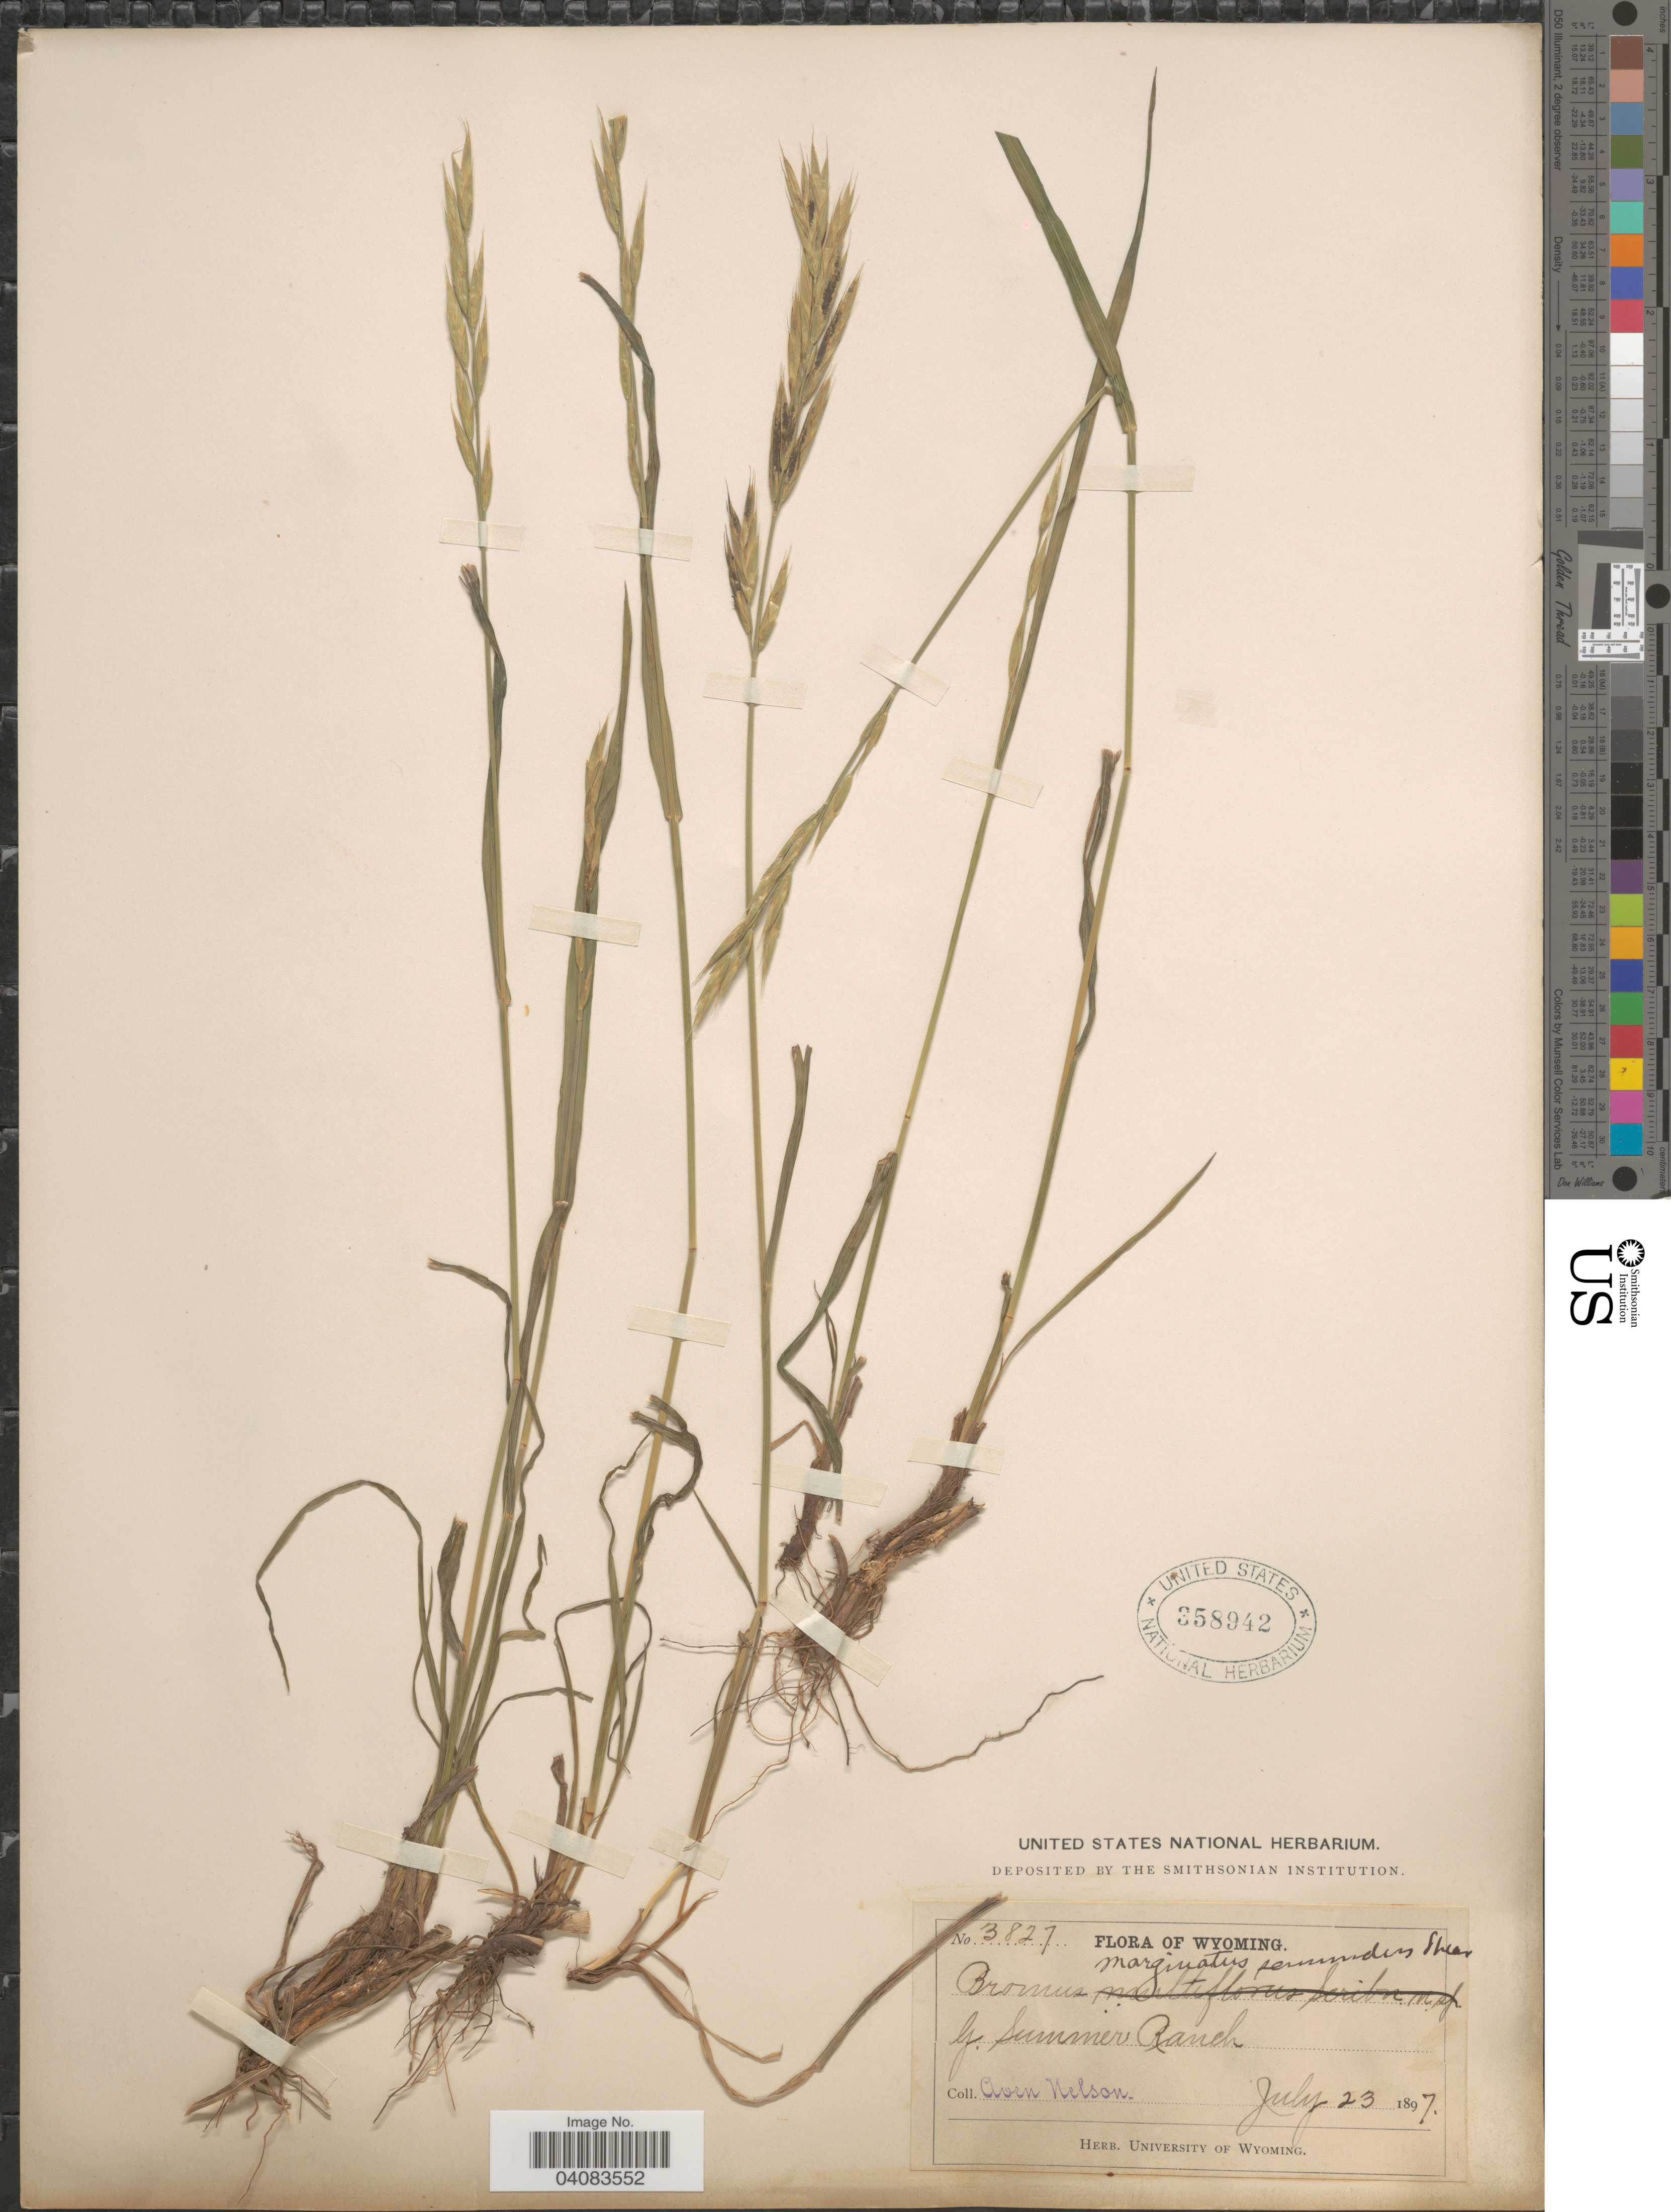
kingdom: Plantae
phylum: Tracheophyta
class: Liliopsida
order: Poales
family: Poaceae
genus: Bromus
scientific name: Bromus marginatus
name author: Nees ex Steud.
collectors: A. Nelson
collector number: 3827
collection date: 1897-07-23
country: United States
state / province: Wyoming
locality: G. Summer Ranch.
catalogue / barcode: US 358942